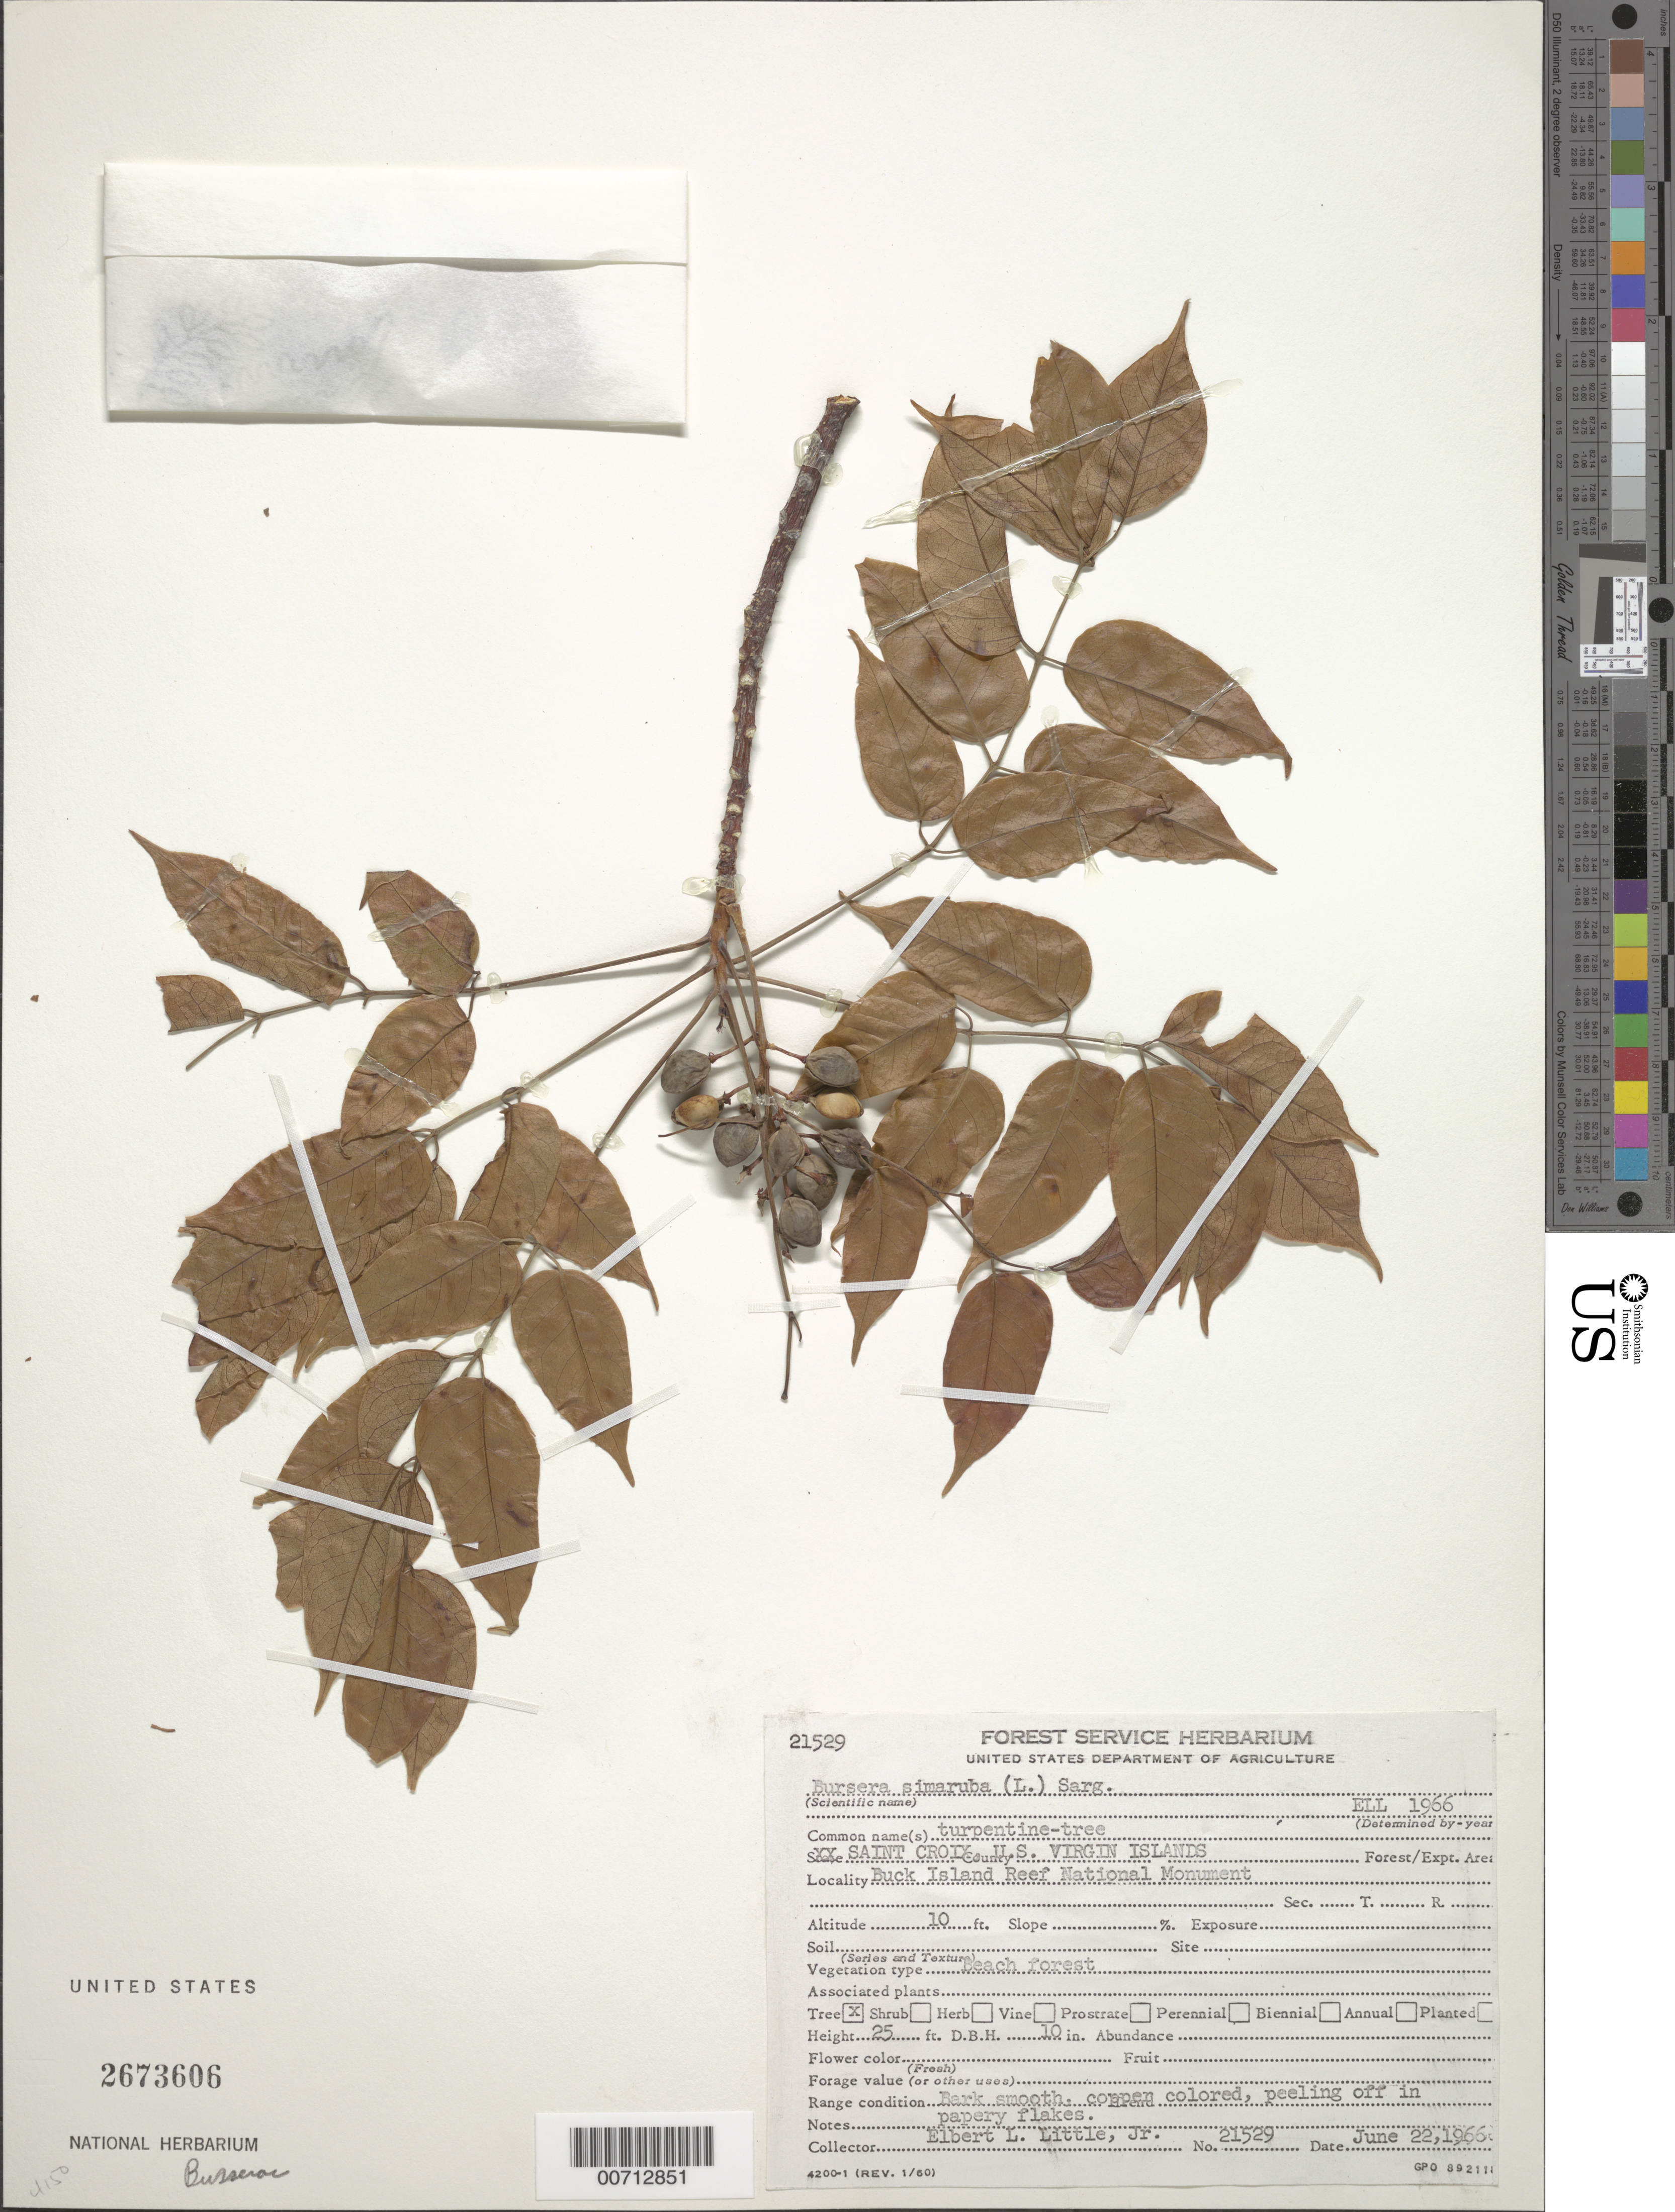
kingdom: Plantae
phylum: Tracheophyta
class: Magnoliopsida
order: Sapindales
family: Burseraceae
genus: Bursera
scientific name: Bursera simaruba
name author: (L.) Sarg.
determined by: Little, Elbert L., Jr., (FSSR), United States Department of Agriculture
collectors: E. L. Little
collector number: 21529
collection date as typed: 22 Jun 1966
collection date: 1966-06-22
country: U.S. Virgin Islands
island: Buck Island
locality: Buck Island Reef Natl. Monument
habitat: Beach forest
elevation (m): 3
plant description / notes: Common name: Turpentine-tree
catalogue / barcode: US 2673606